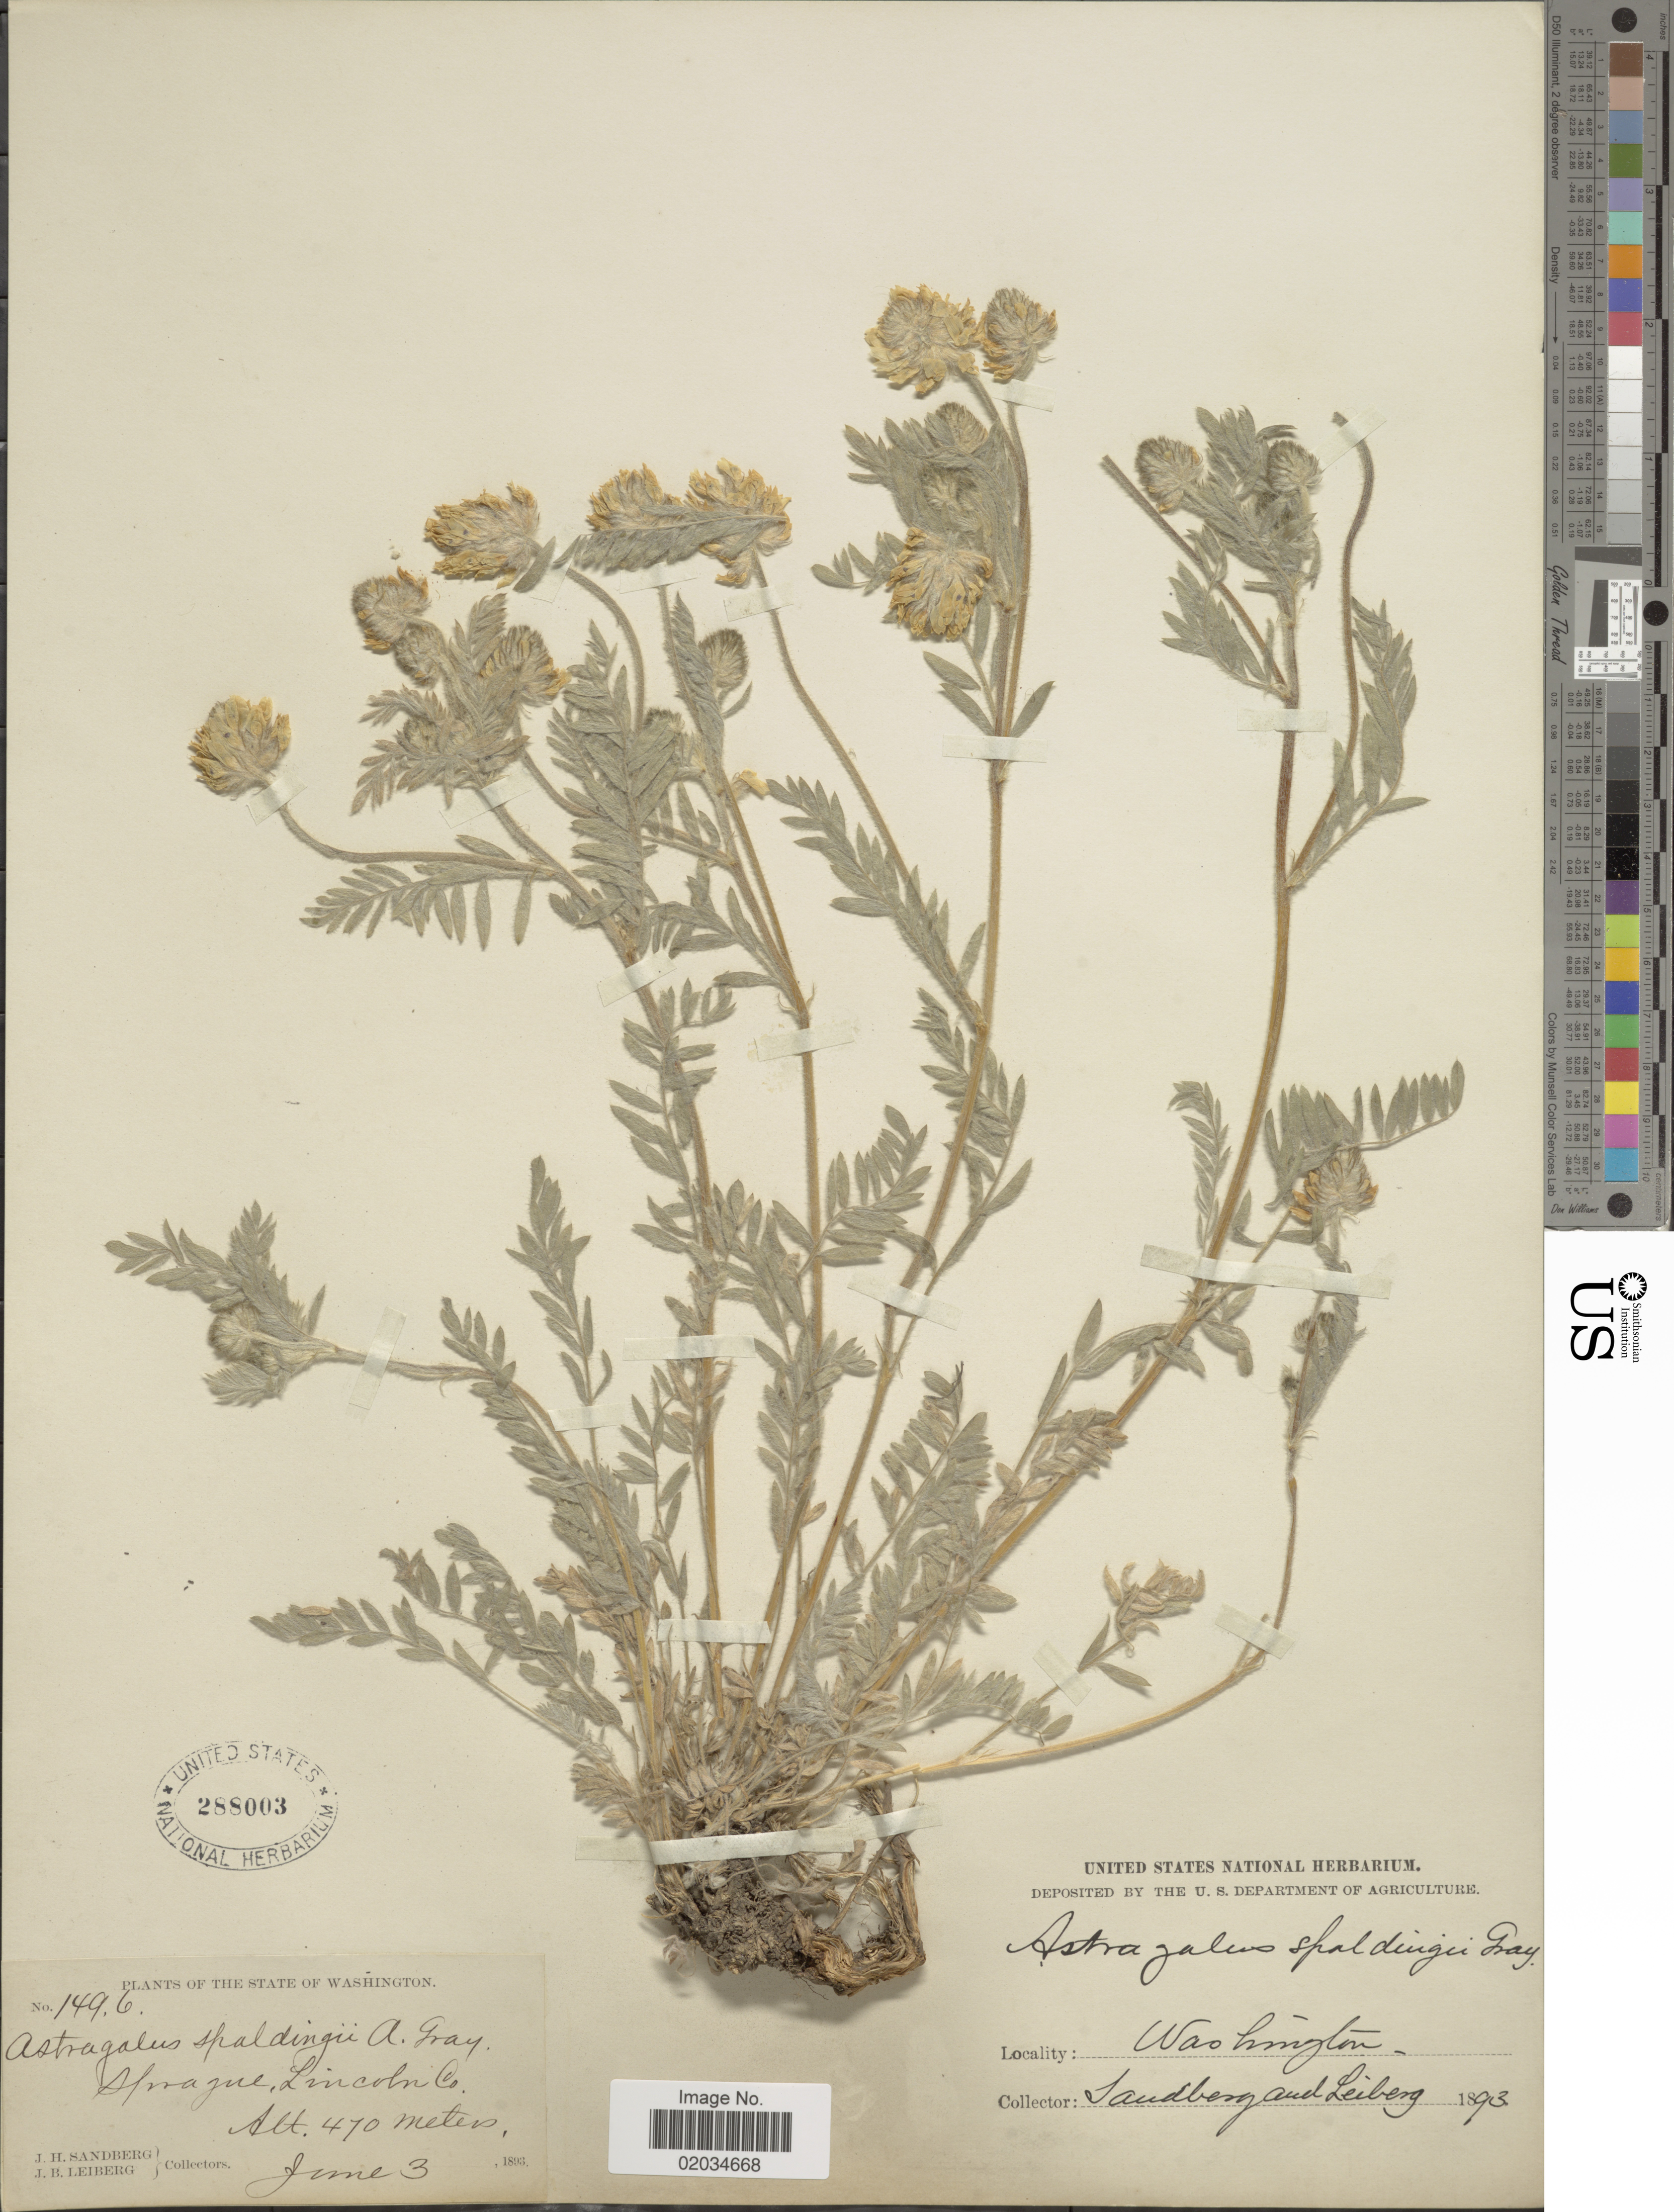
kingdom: Plantae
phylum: Tracheophyta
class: Magnoliopsida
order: Fabales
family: Fabaceae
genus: Astragalus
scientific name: Astragalus spaldingii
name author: A. Gray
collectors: J. H. Sandberg & J. B. Leiberg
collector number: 1496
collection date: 1893-06-03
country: United States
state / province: Washington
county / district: Lincoln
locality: Sprague, Lincoln Co.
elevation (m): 470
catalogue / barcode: US 288003